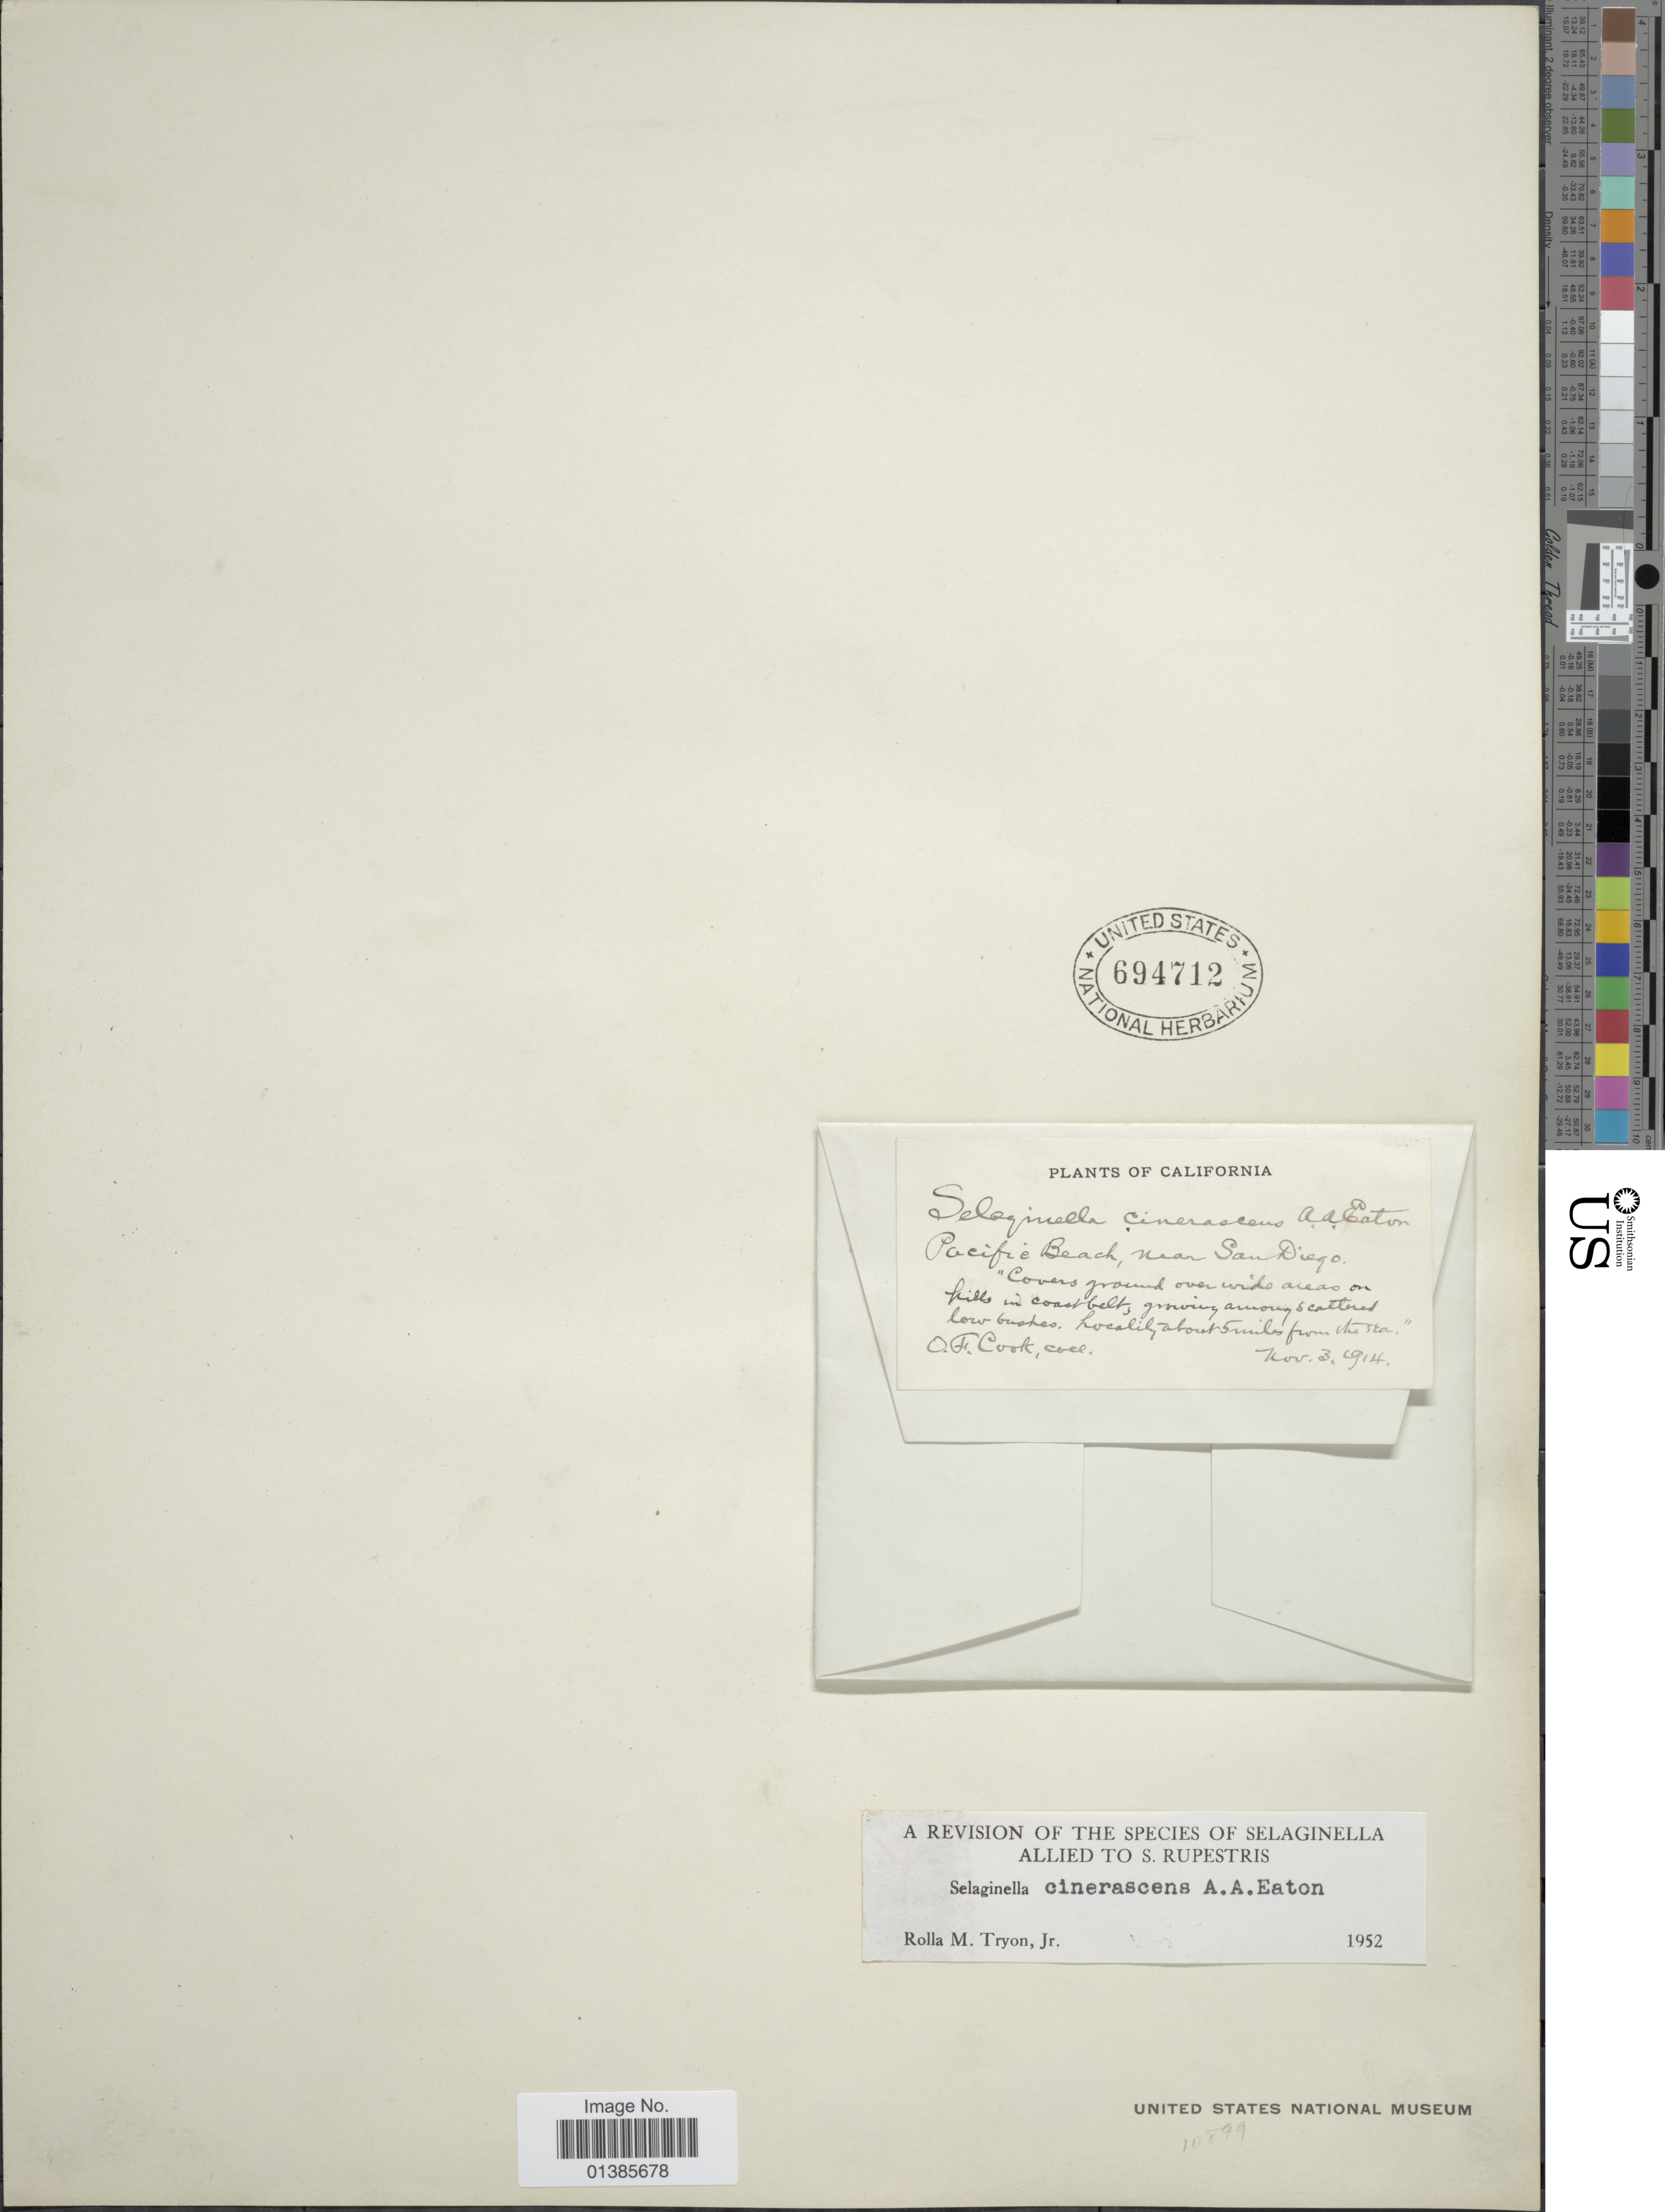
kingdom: Plantae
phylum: Tracheophyta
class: Lycopodiopsida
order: Selaginellales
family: Selaginellaceae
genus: Selaginella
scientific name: Selaginella cinerascens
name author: A.A. Eaton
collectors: O. F. Cook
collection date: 1914-11-03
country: United States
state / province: California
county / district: San Diego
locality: Pacific Beach, near San Diego.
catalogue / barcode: US 694712